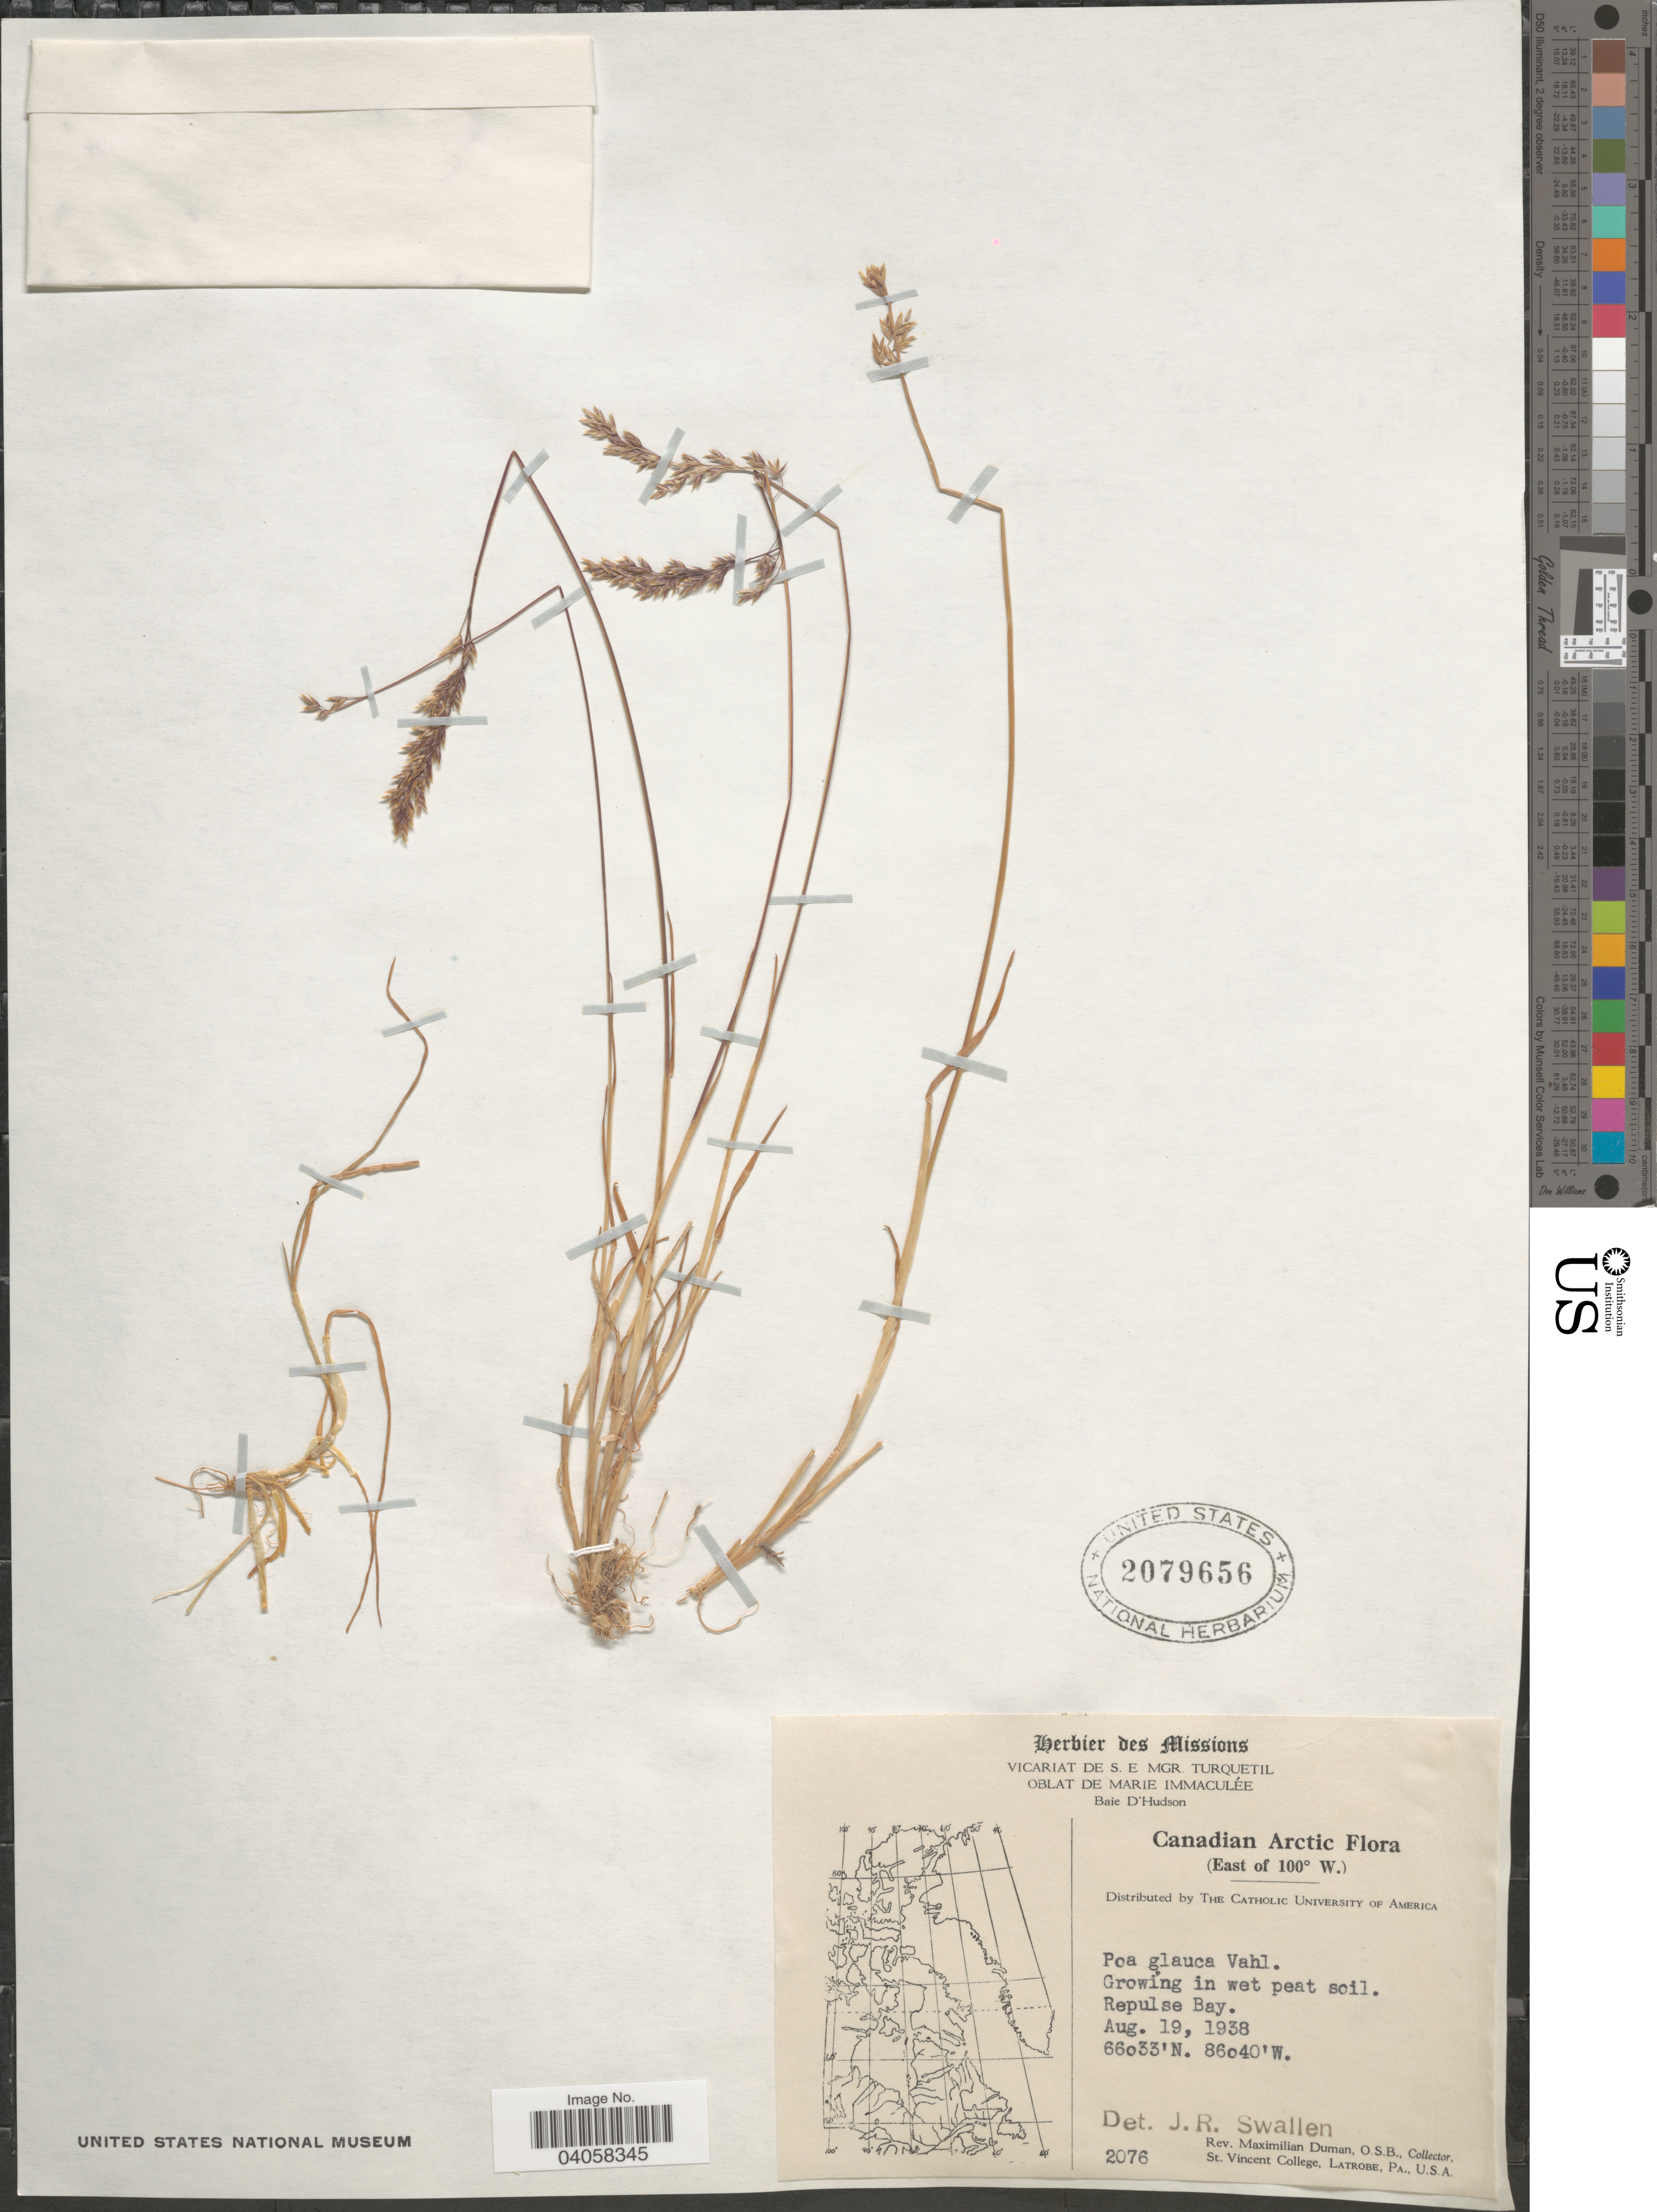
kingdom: Plantae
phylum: Tracheophyta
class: Liliopsida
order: Poales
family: Poaceae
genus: Poa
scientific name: Poa glauca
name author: Vahl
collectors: M. Duman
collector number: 2076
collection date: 1938-08-19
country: Canada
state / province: Nunavut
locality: Canadian Arctic (East of 100° W.) Growing in wet peat soil. Repulse Bay.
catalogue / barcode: US 2079656